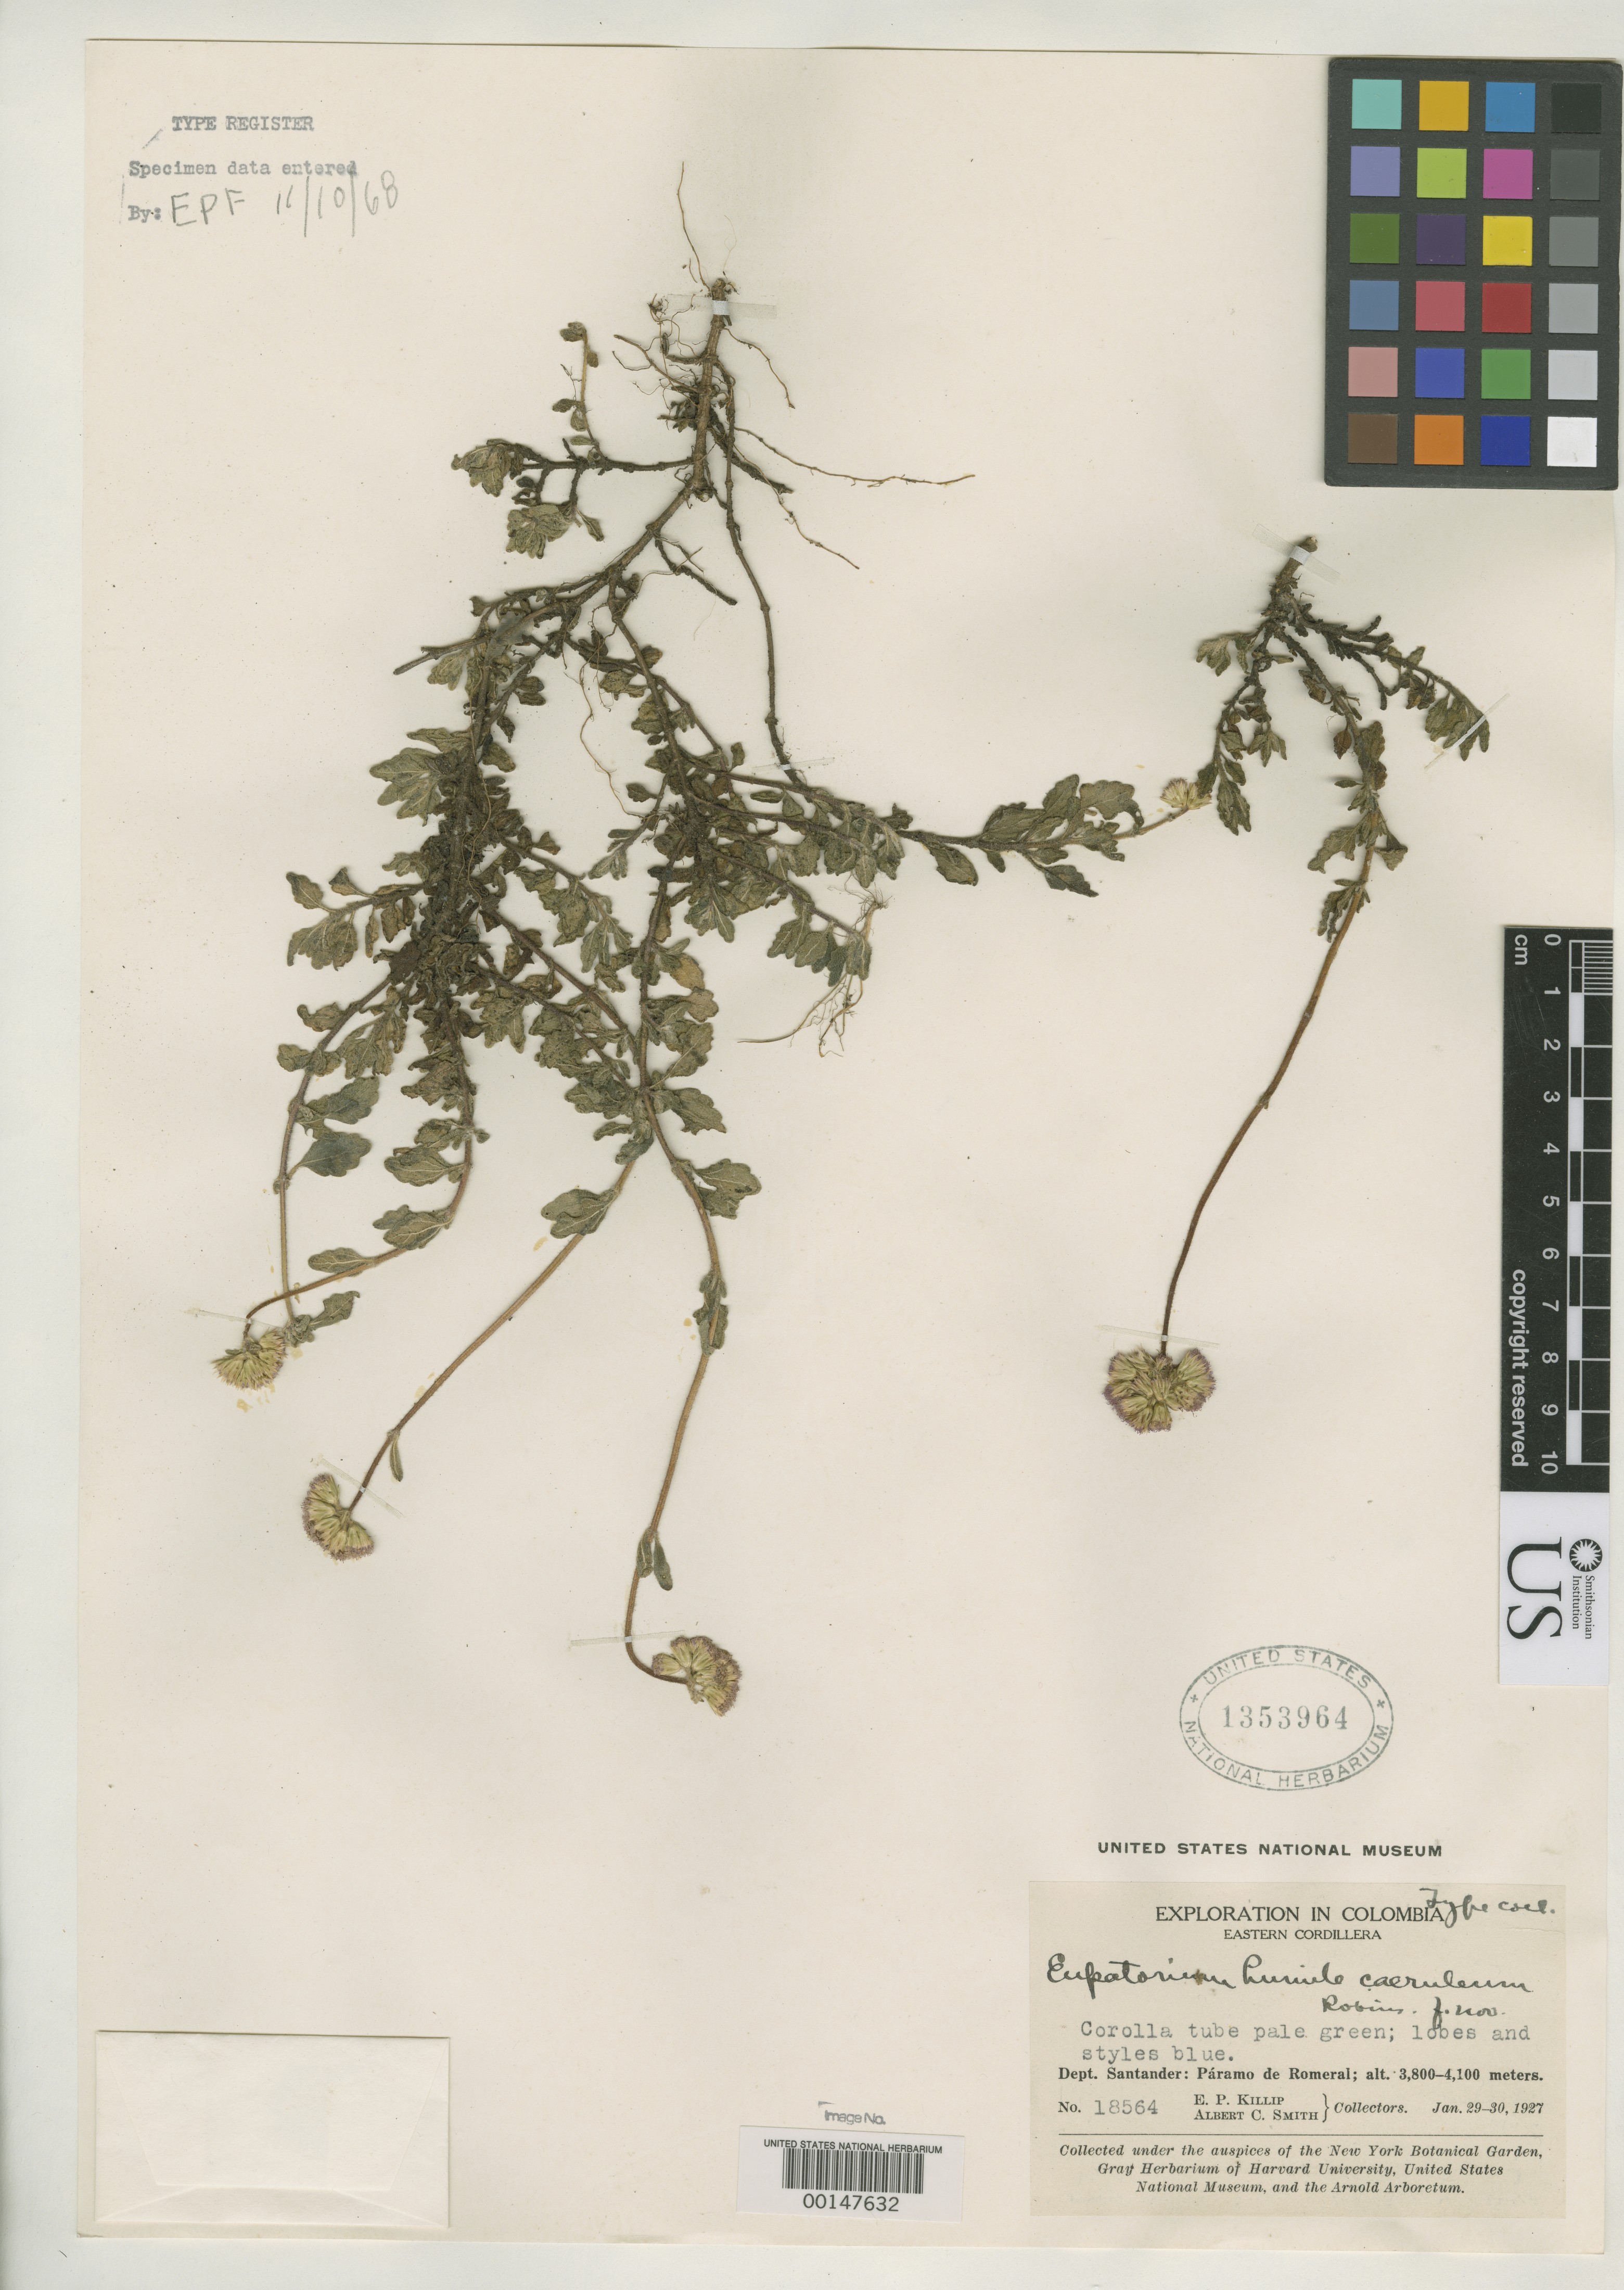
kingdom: Plantae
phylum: Tracheophyta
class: Magnoliopsida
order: Asterales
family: Asteraceae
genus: Eupatorium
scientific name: Eupatorium humile f. caeruleum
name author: B.L. Rob.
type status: Isotype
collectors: E. P. Killip & A. C. Smith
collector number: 18564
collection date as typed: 29 Jan 1927 to 30 Jan 1927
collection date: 1927-01-29/1927-01-30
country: Colombia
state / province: Santander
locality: Paramo de Romera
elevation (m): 3800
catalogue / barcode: US 1353964